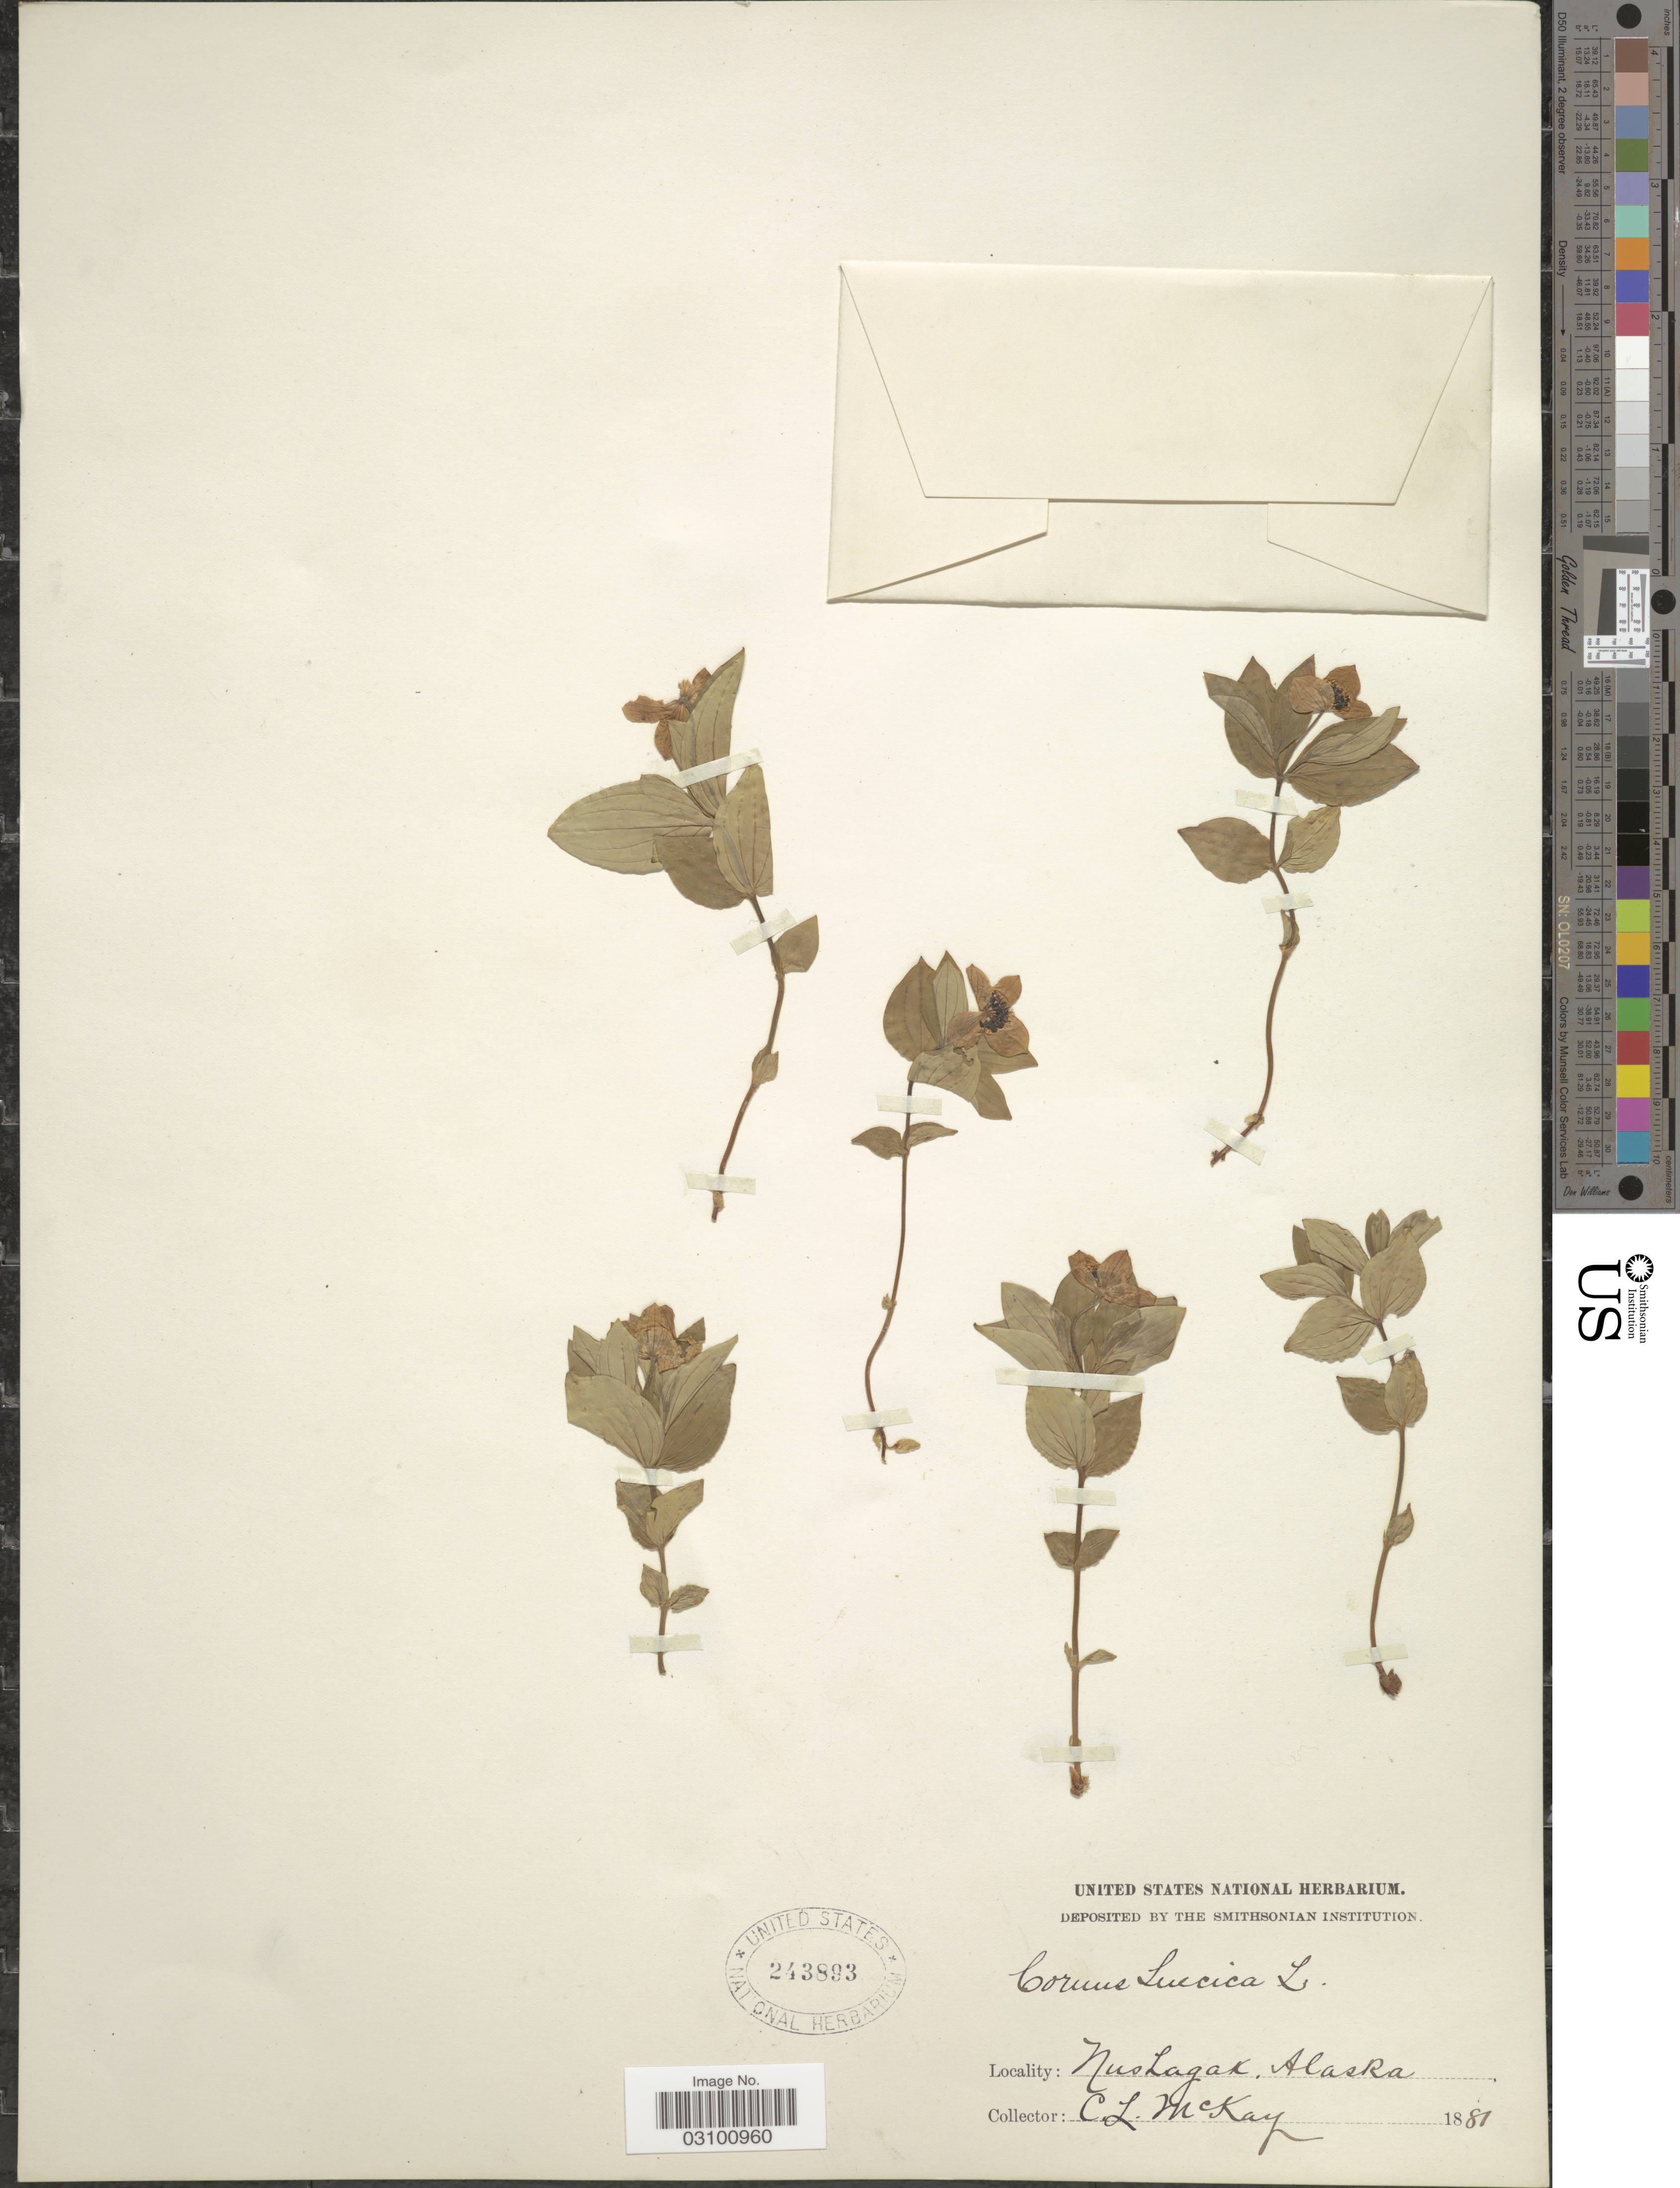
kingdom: Plantae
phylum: Tracheophyta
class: Magnoliopsida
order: Cornales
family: Cornaceae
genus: Cornus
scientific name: Cornus suecica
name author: L.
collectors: C. McKay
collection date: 1881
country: United States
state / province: Alaska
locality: Nushagak.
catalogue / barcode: US 243893